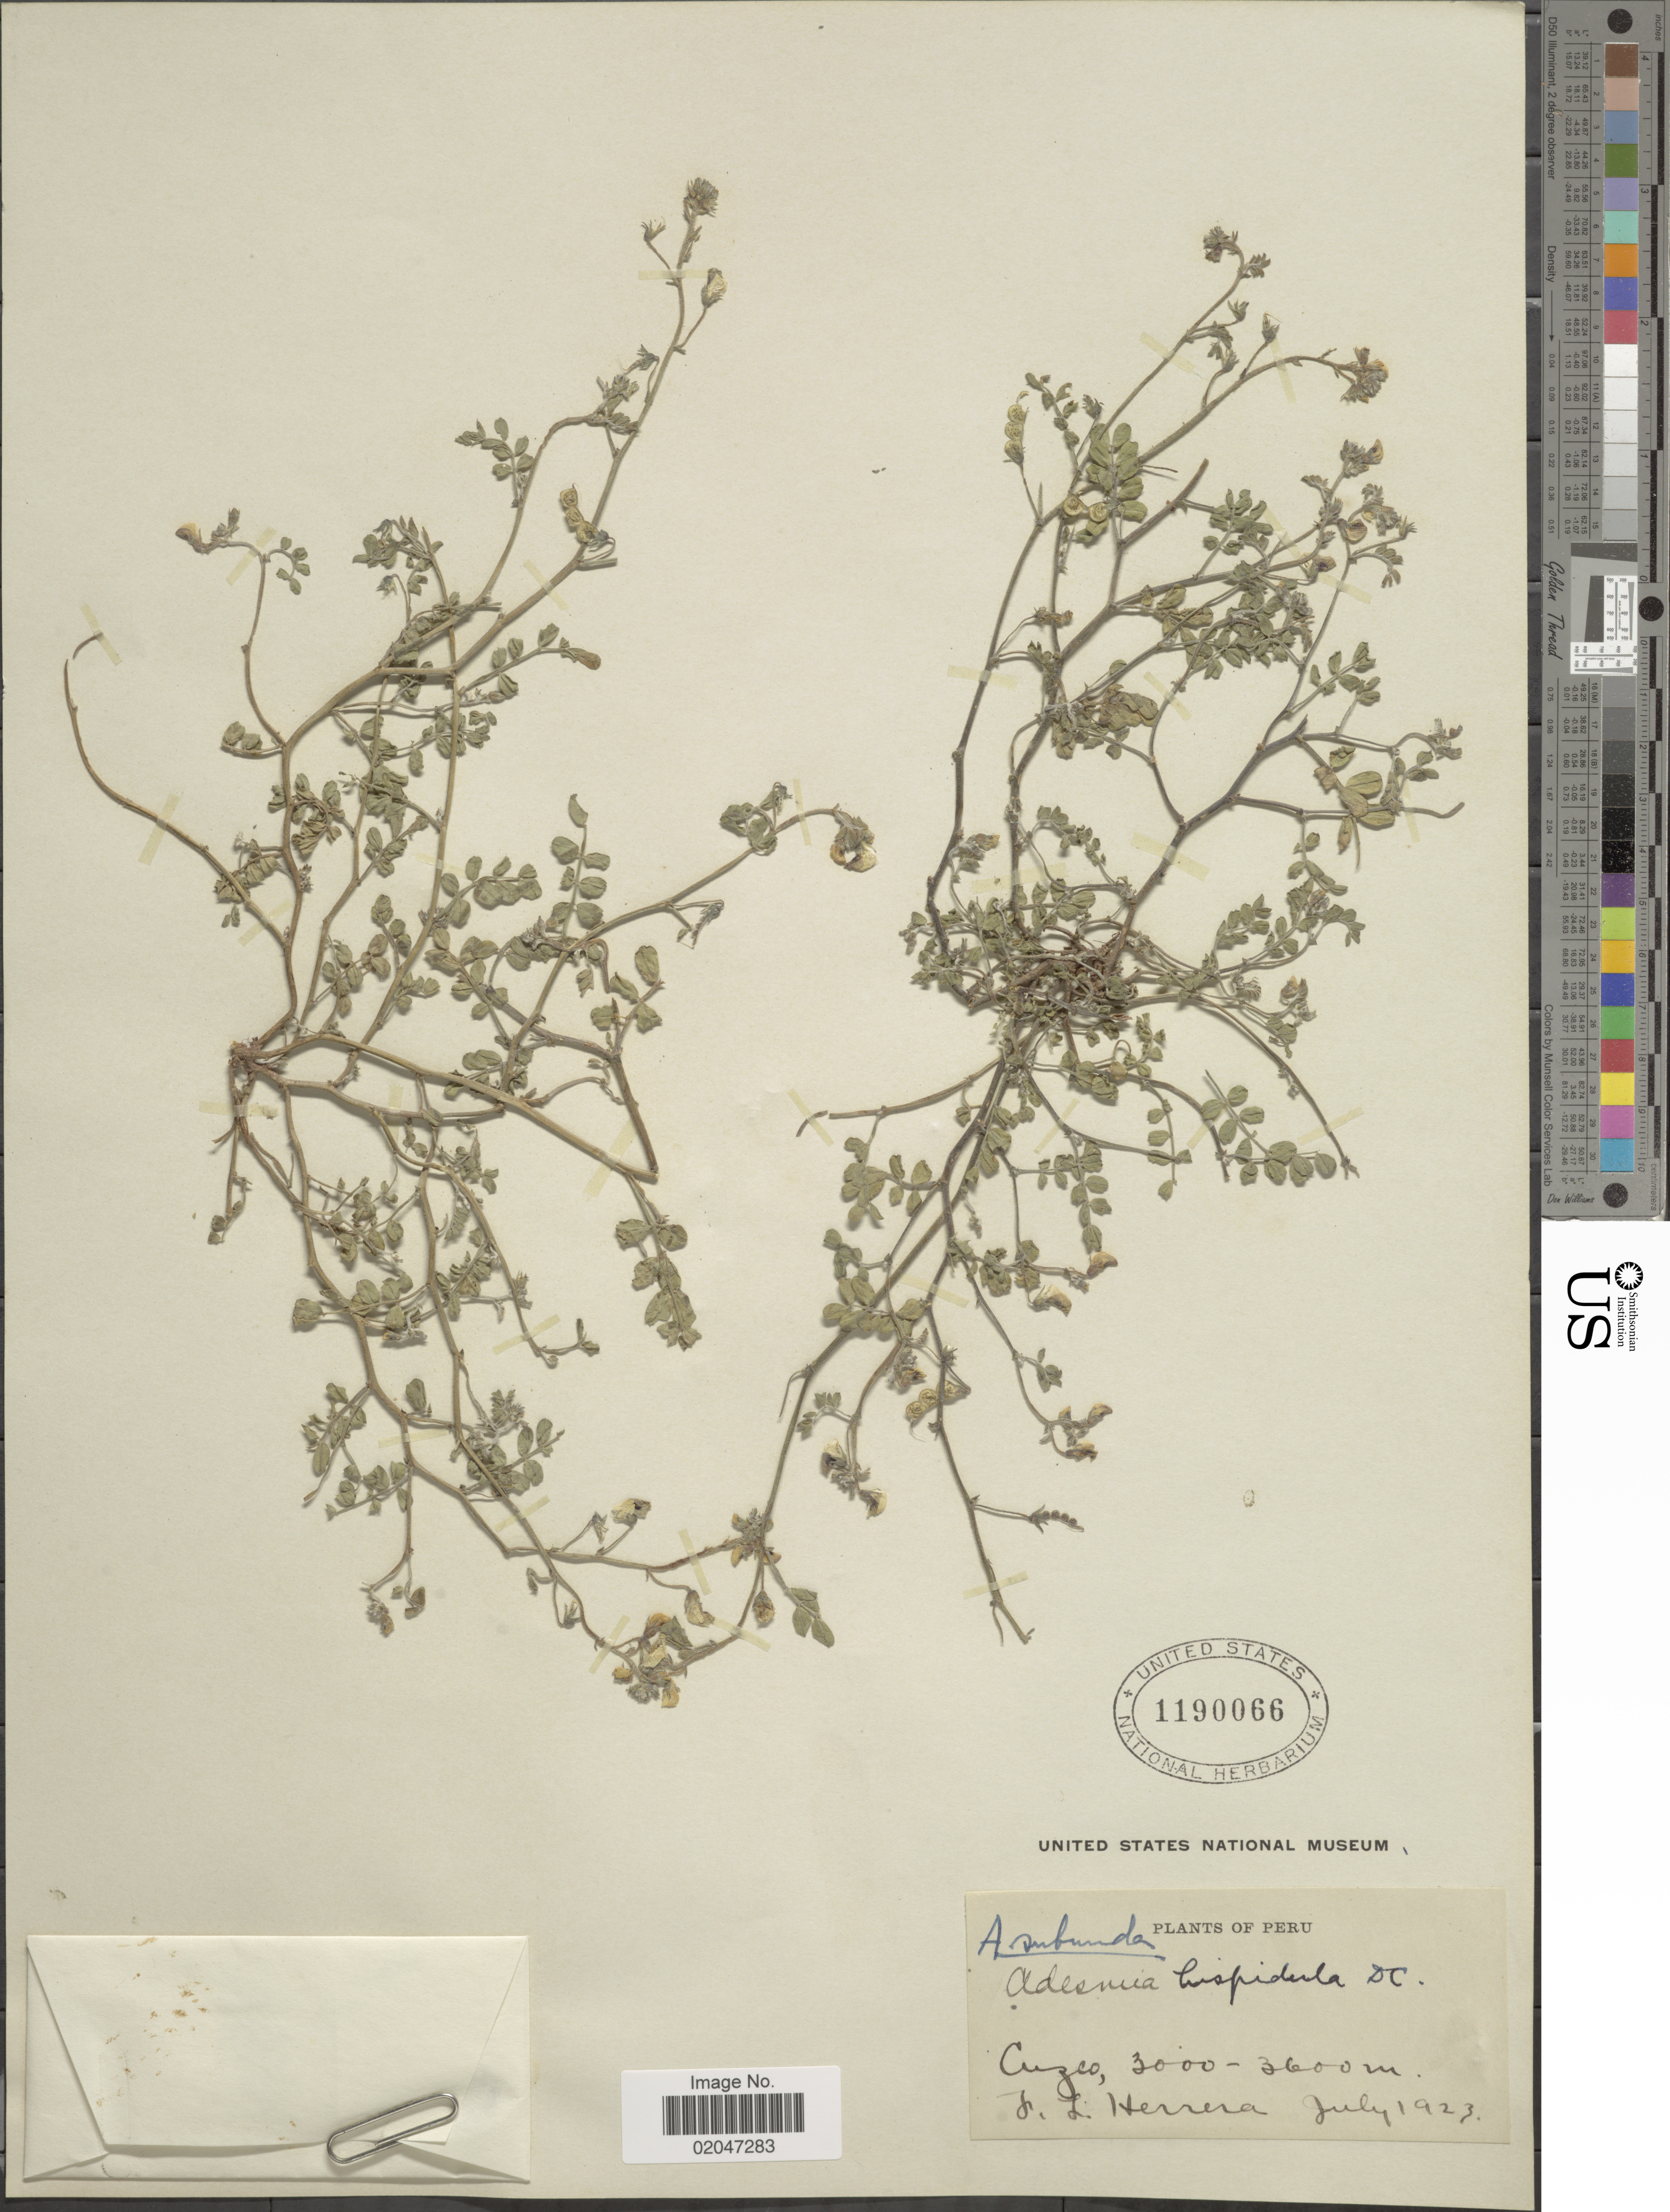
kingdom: Plantae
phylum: Tracheophyta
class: Magnoliopsida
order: Fabales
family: Fabaceae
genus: Adesmia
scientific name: Adesmia subnuda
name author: (A. Gray) Burkart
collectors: F. L. Herrera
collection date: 1923-07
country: Peru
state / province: Cusco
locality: Cuzco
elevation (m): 3000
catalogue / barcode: US 1190066